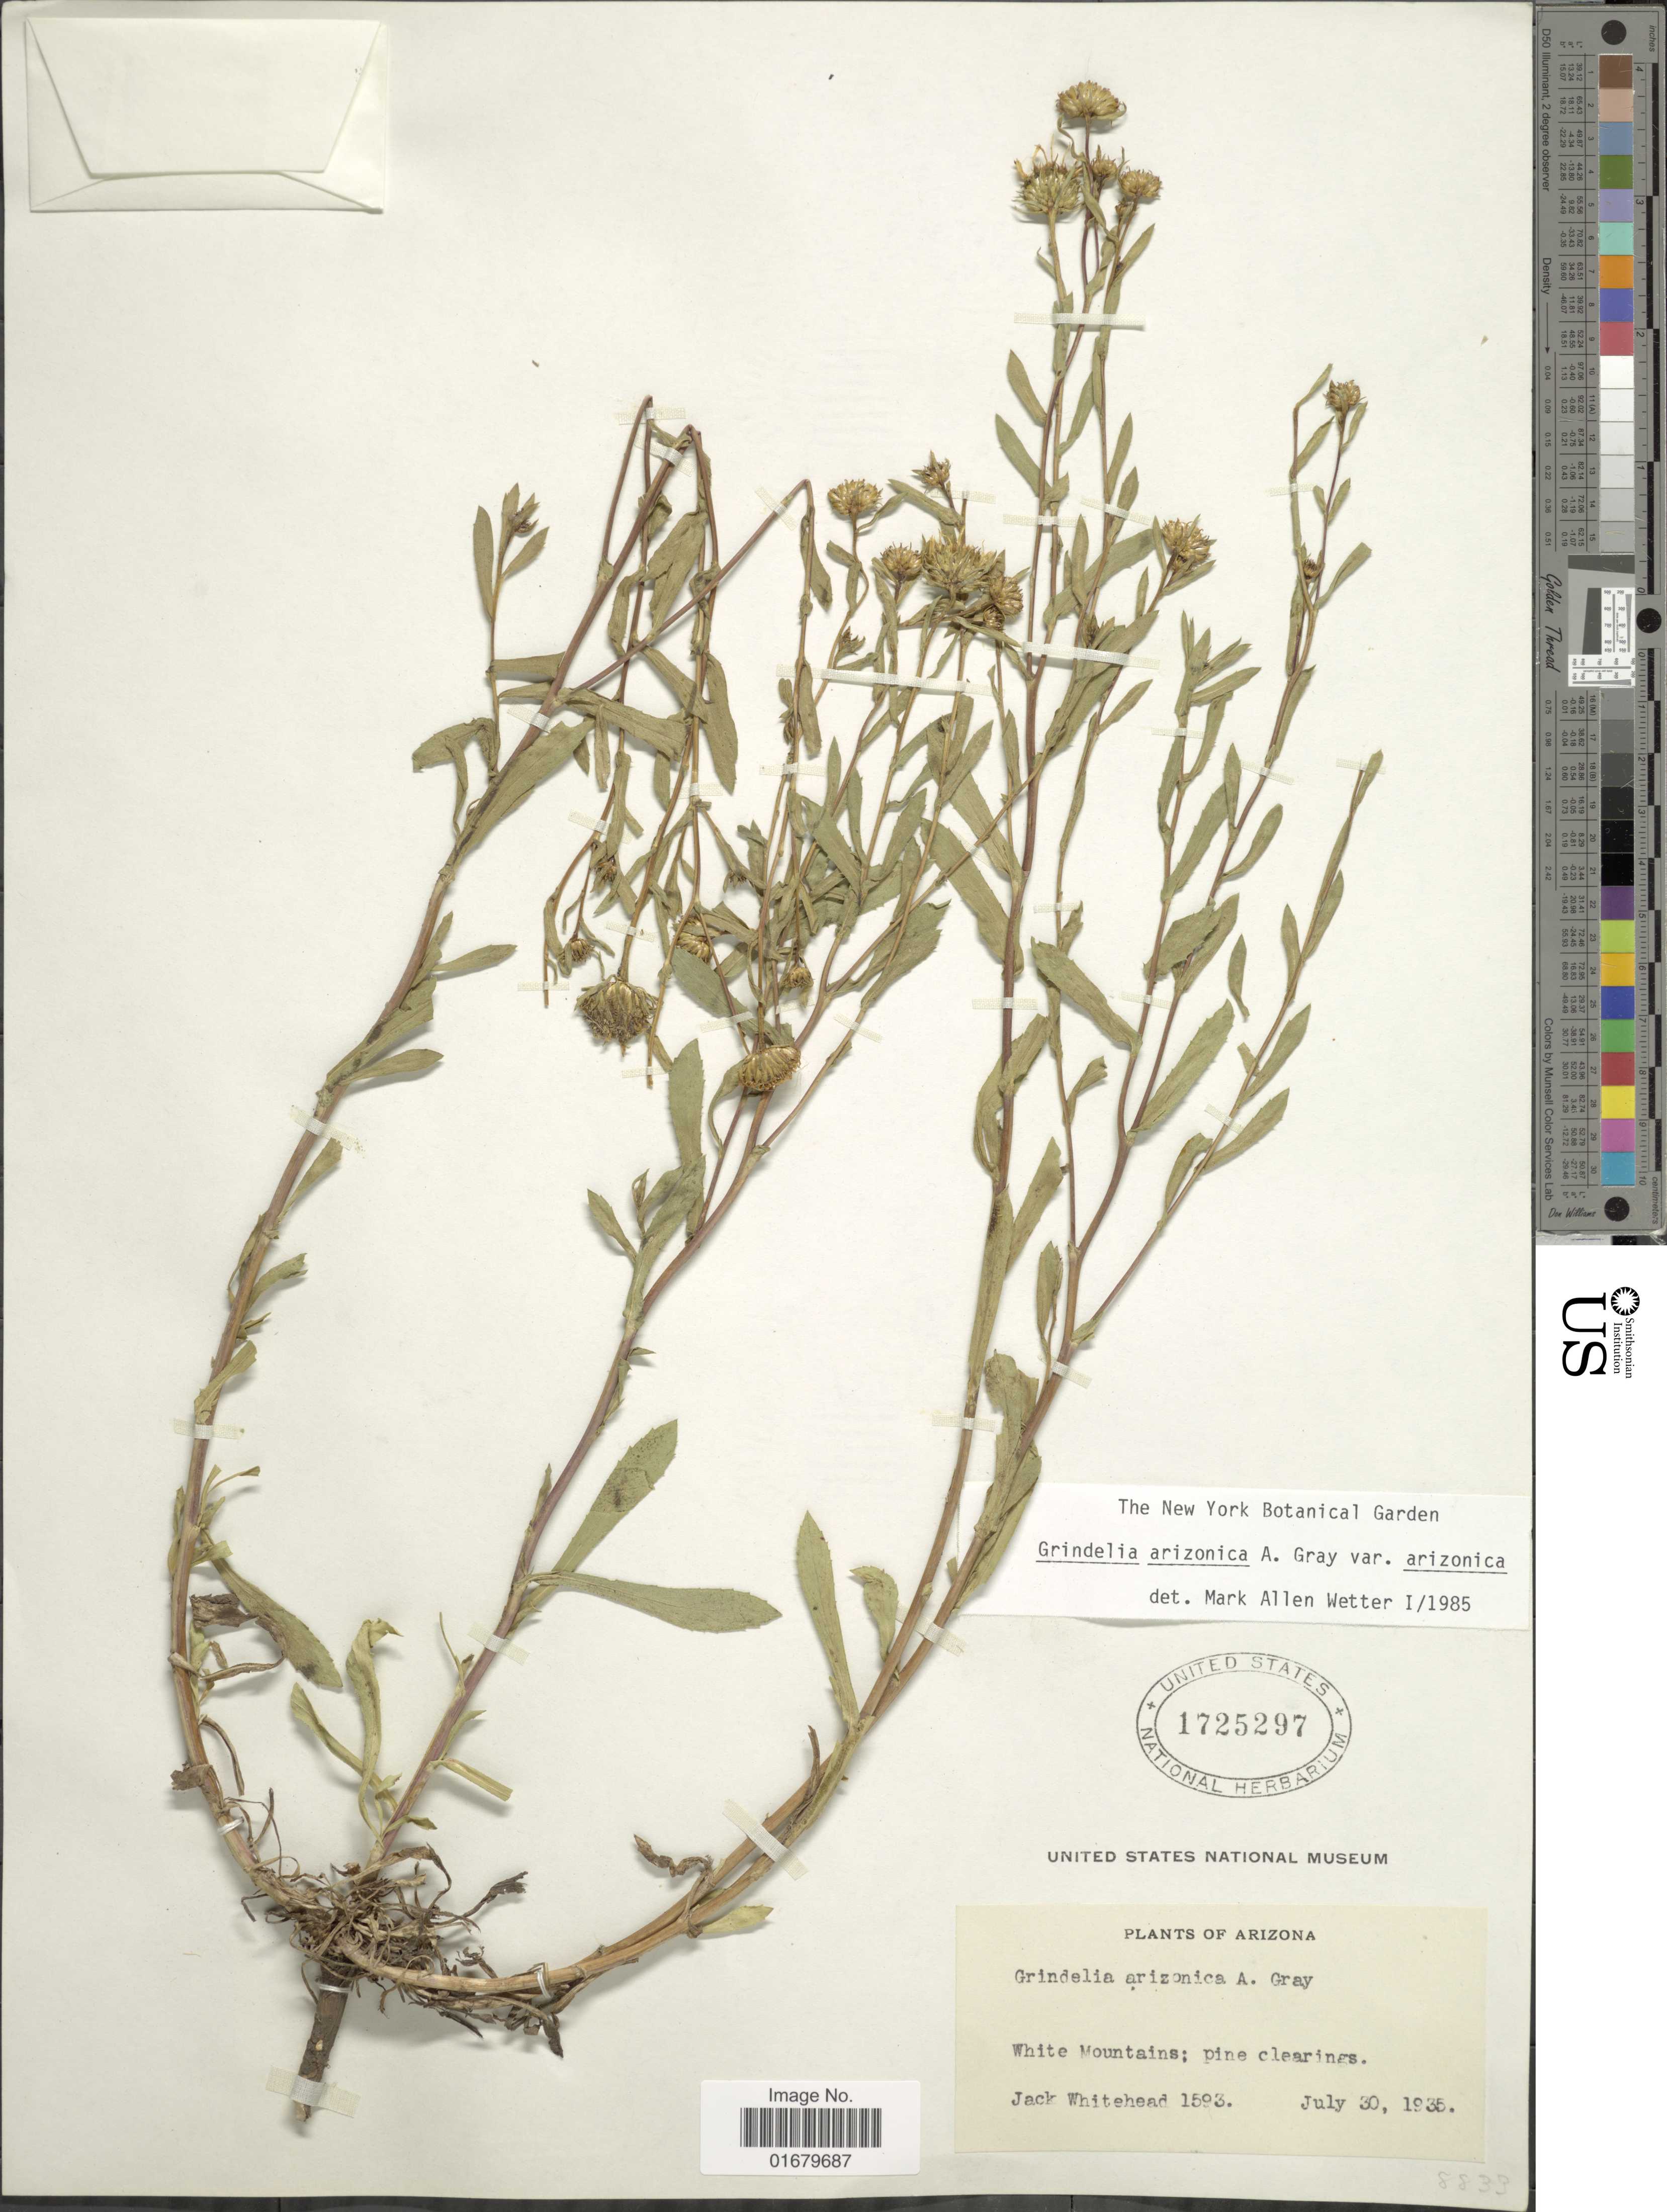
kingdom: Plantae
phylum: Tracheophyta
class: Magnoliopsida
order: Asterales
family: Asteraceae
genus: Grindelia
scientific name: Grindelia arizonica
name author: A. Gray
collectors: J. Whitehead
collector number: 1593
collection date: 1935-07-30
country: United States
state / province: Arizona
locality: White Mountains: pine clearings.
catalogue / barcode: US 1725297